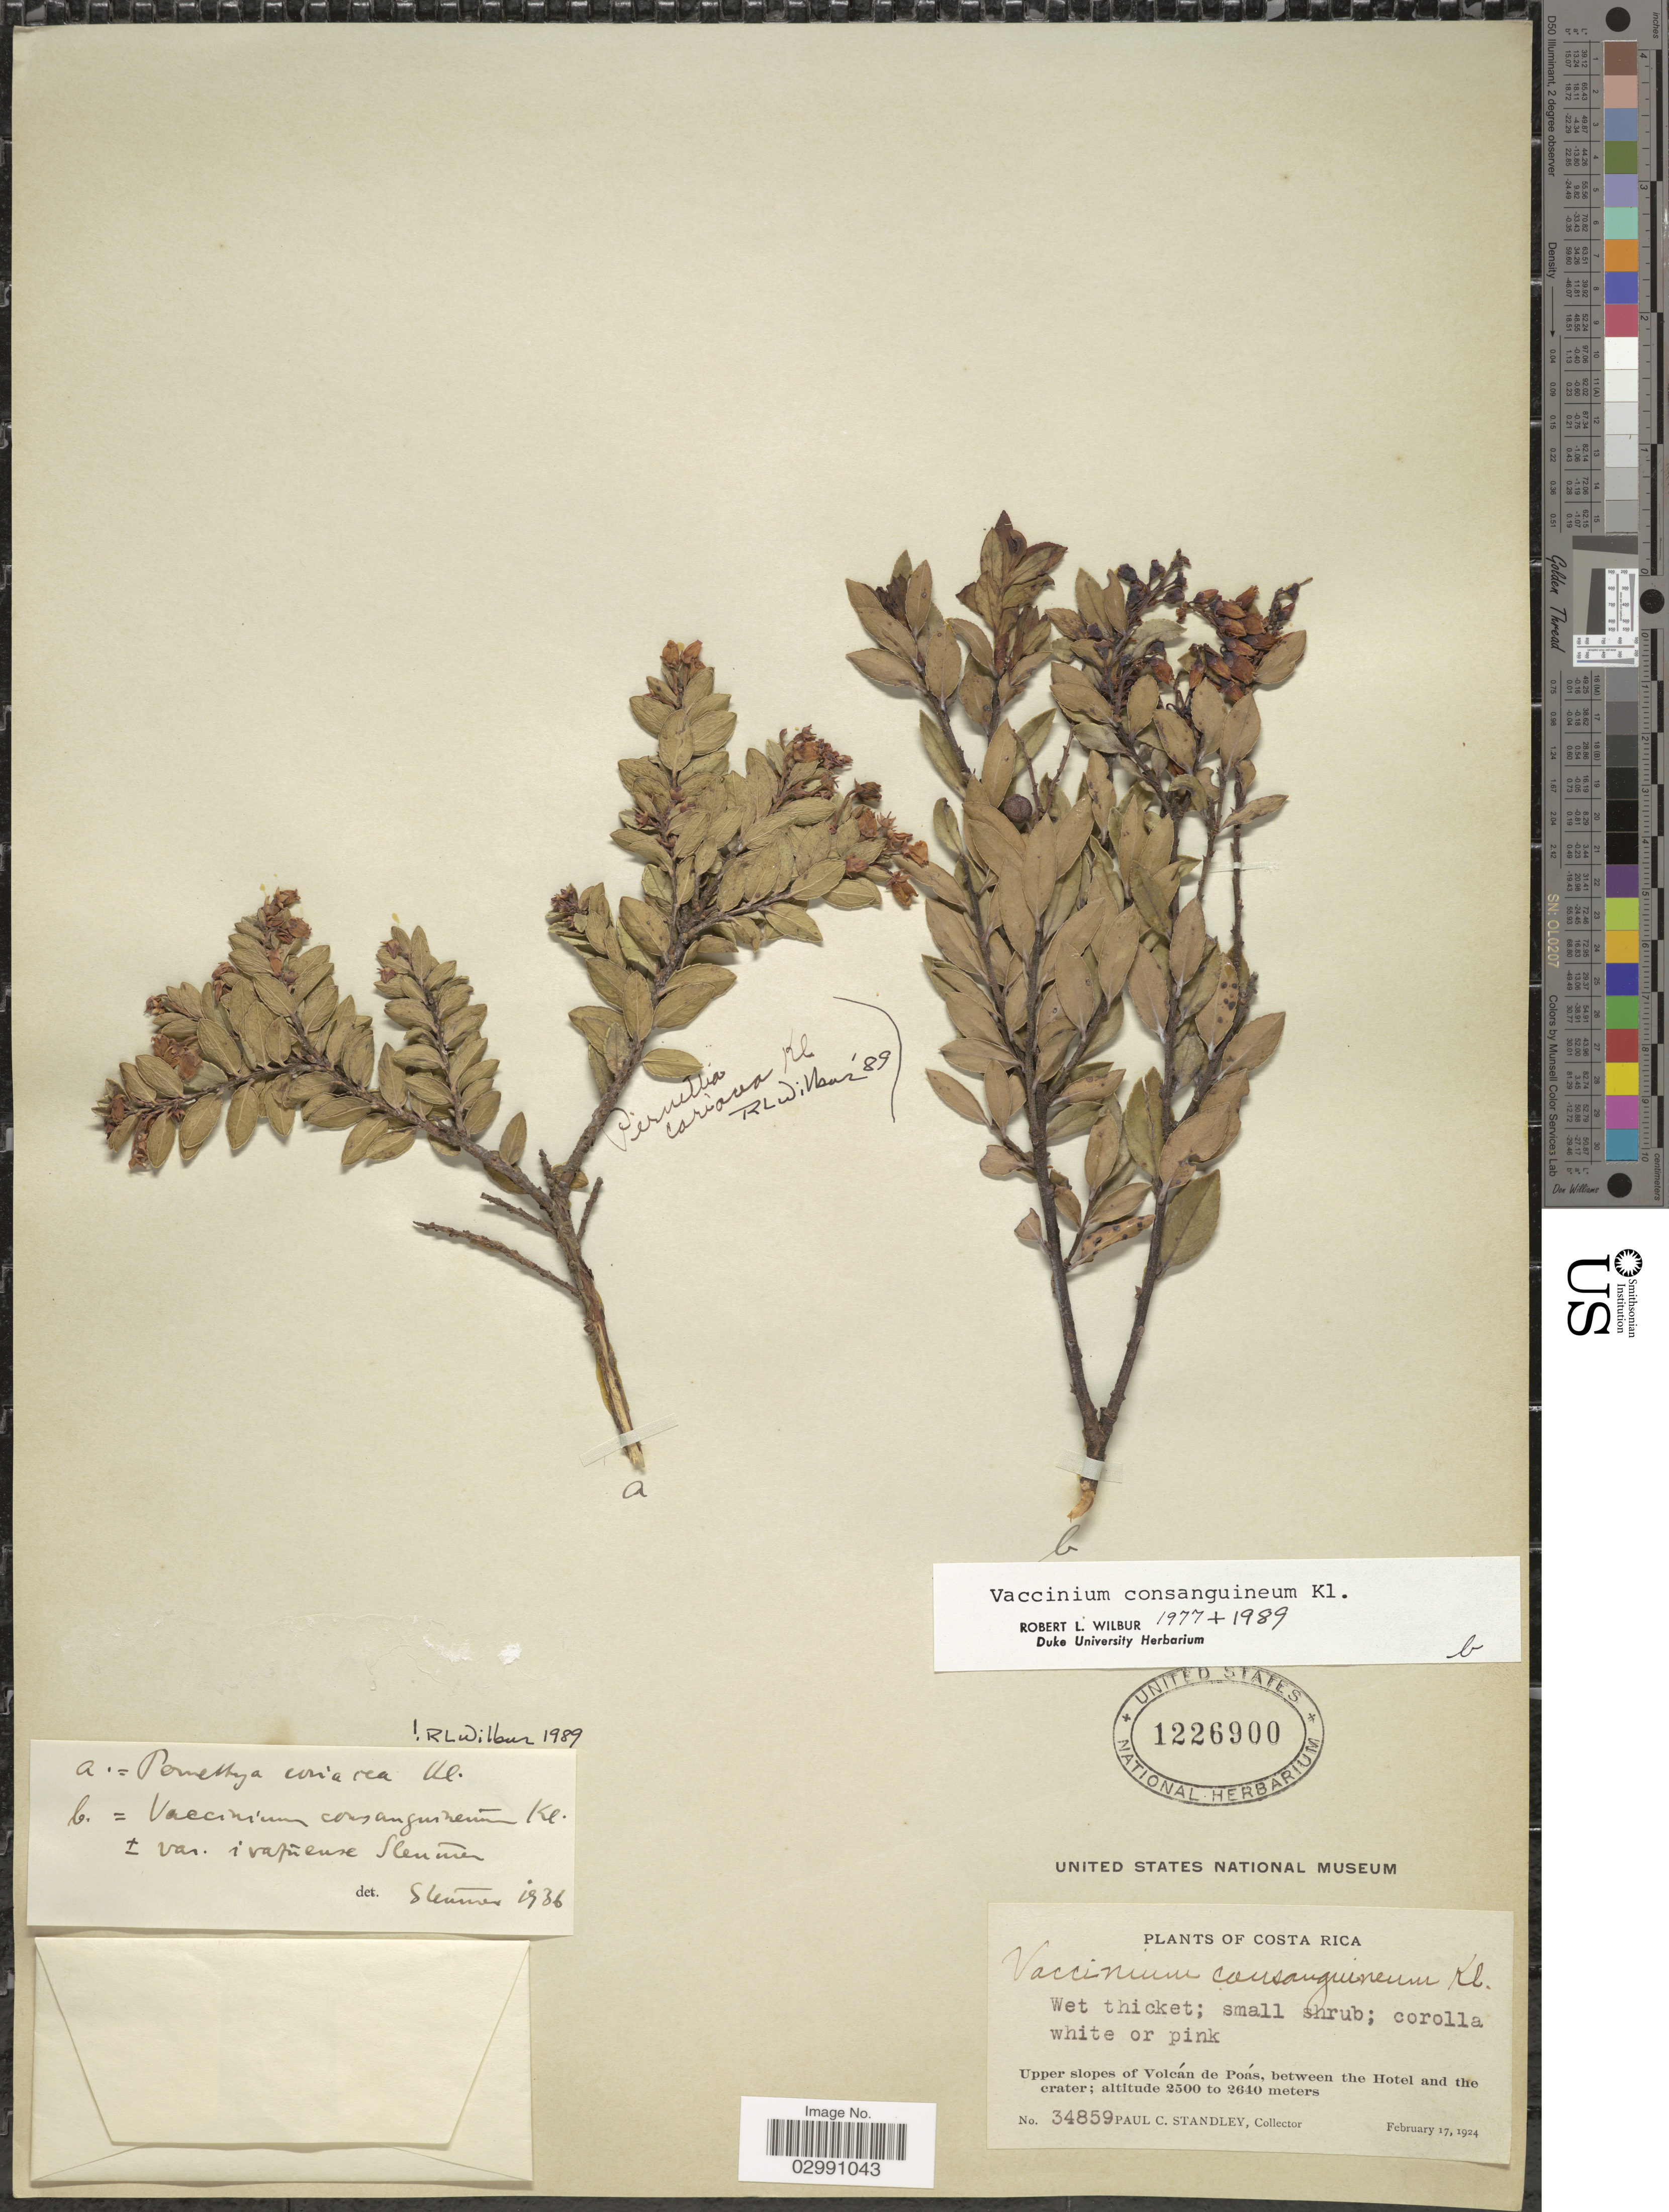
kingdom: Plantae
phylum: Tracheophyta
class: Magnoliopsida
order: Ericales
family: Ericaceae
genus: Vaccinium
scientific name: Vaccinium consanguineum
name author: Klotzsch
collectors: P. C. Standley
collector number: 34859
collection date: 1924-02-17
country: Costa Rica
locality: Upper slopes of Volcán de Poás, between the Hotel and the crater.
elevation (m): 2500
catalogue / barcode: US 1226900